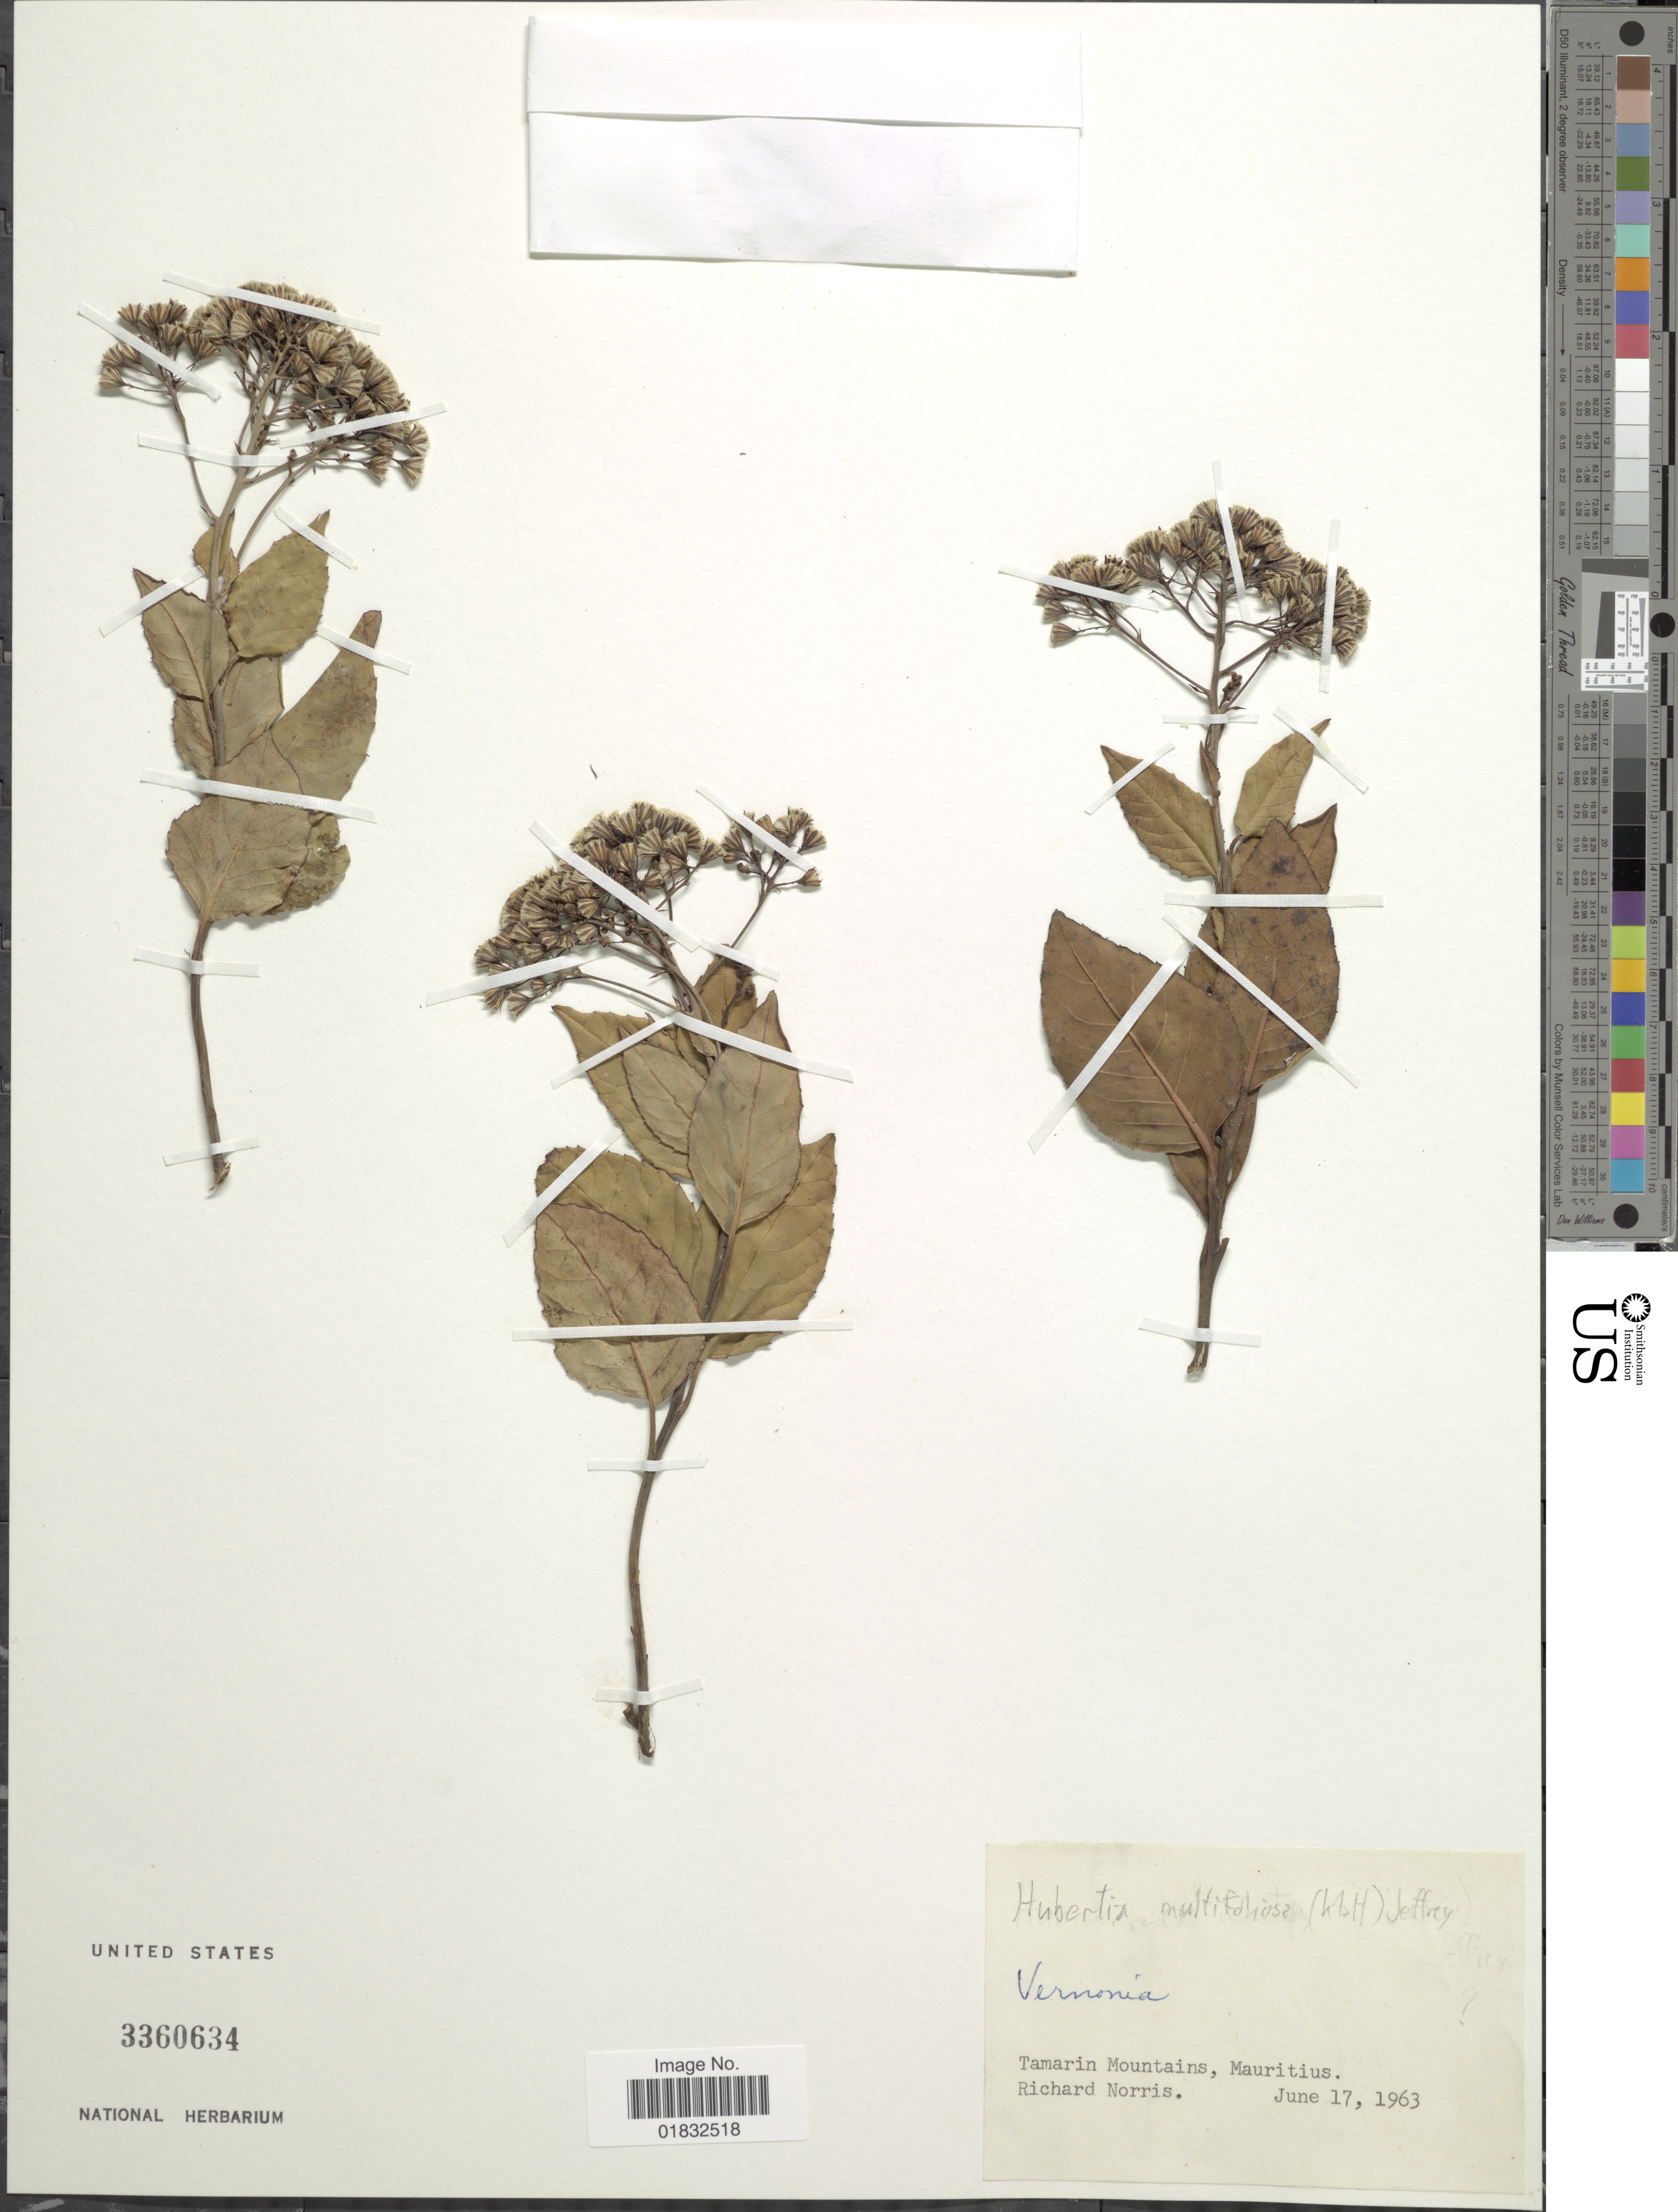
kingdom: Plantae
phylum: Tracheophyta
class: Magnoliopsida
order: Asterales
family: Asteraceae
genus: Hubertia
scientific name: Hubertia multifoliosa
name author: (Klatt) C. Jeffrey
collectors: R. E. Norris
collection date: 1963-06-17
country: Mauritius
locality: Tamarin Mountains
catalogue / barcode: US 3360634